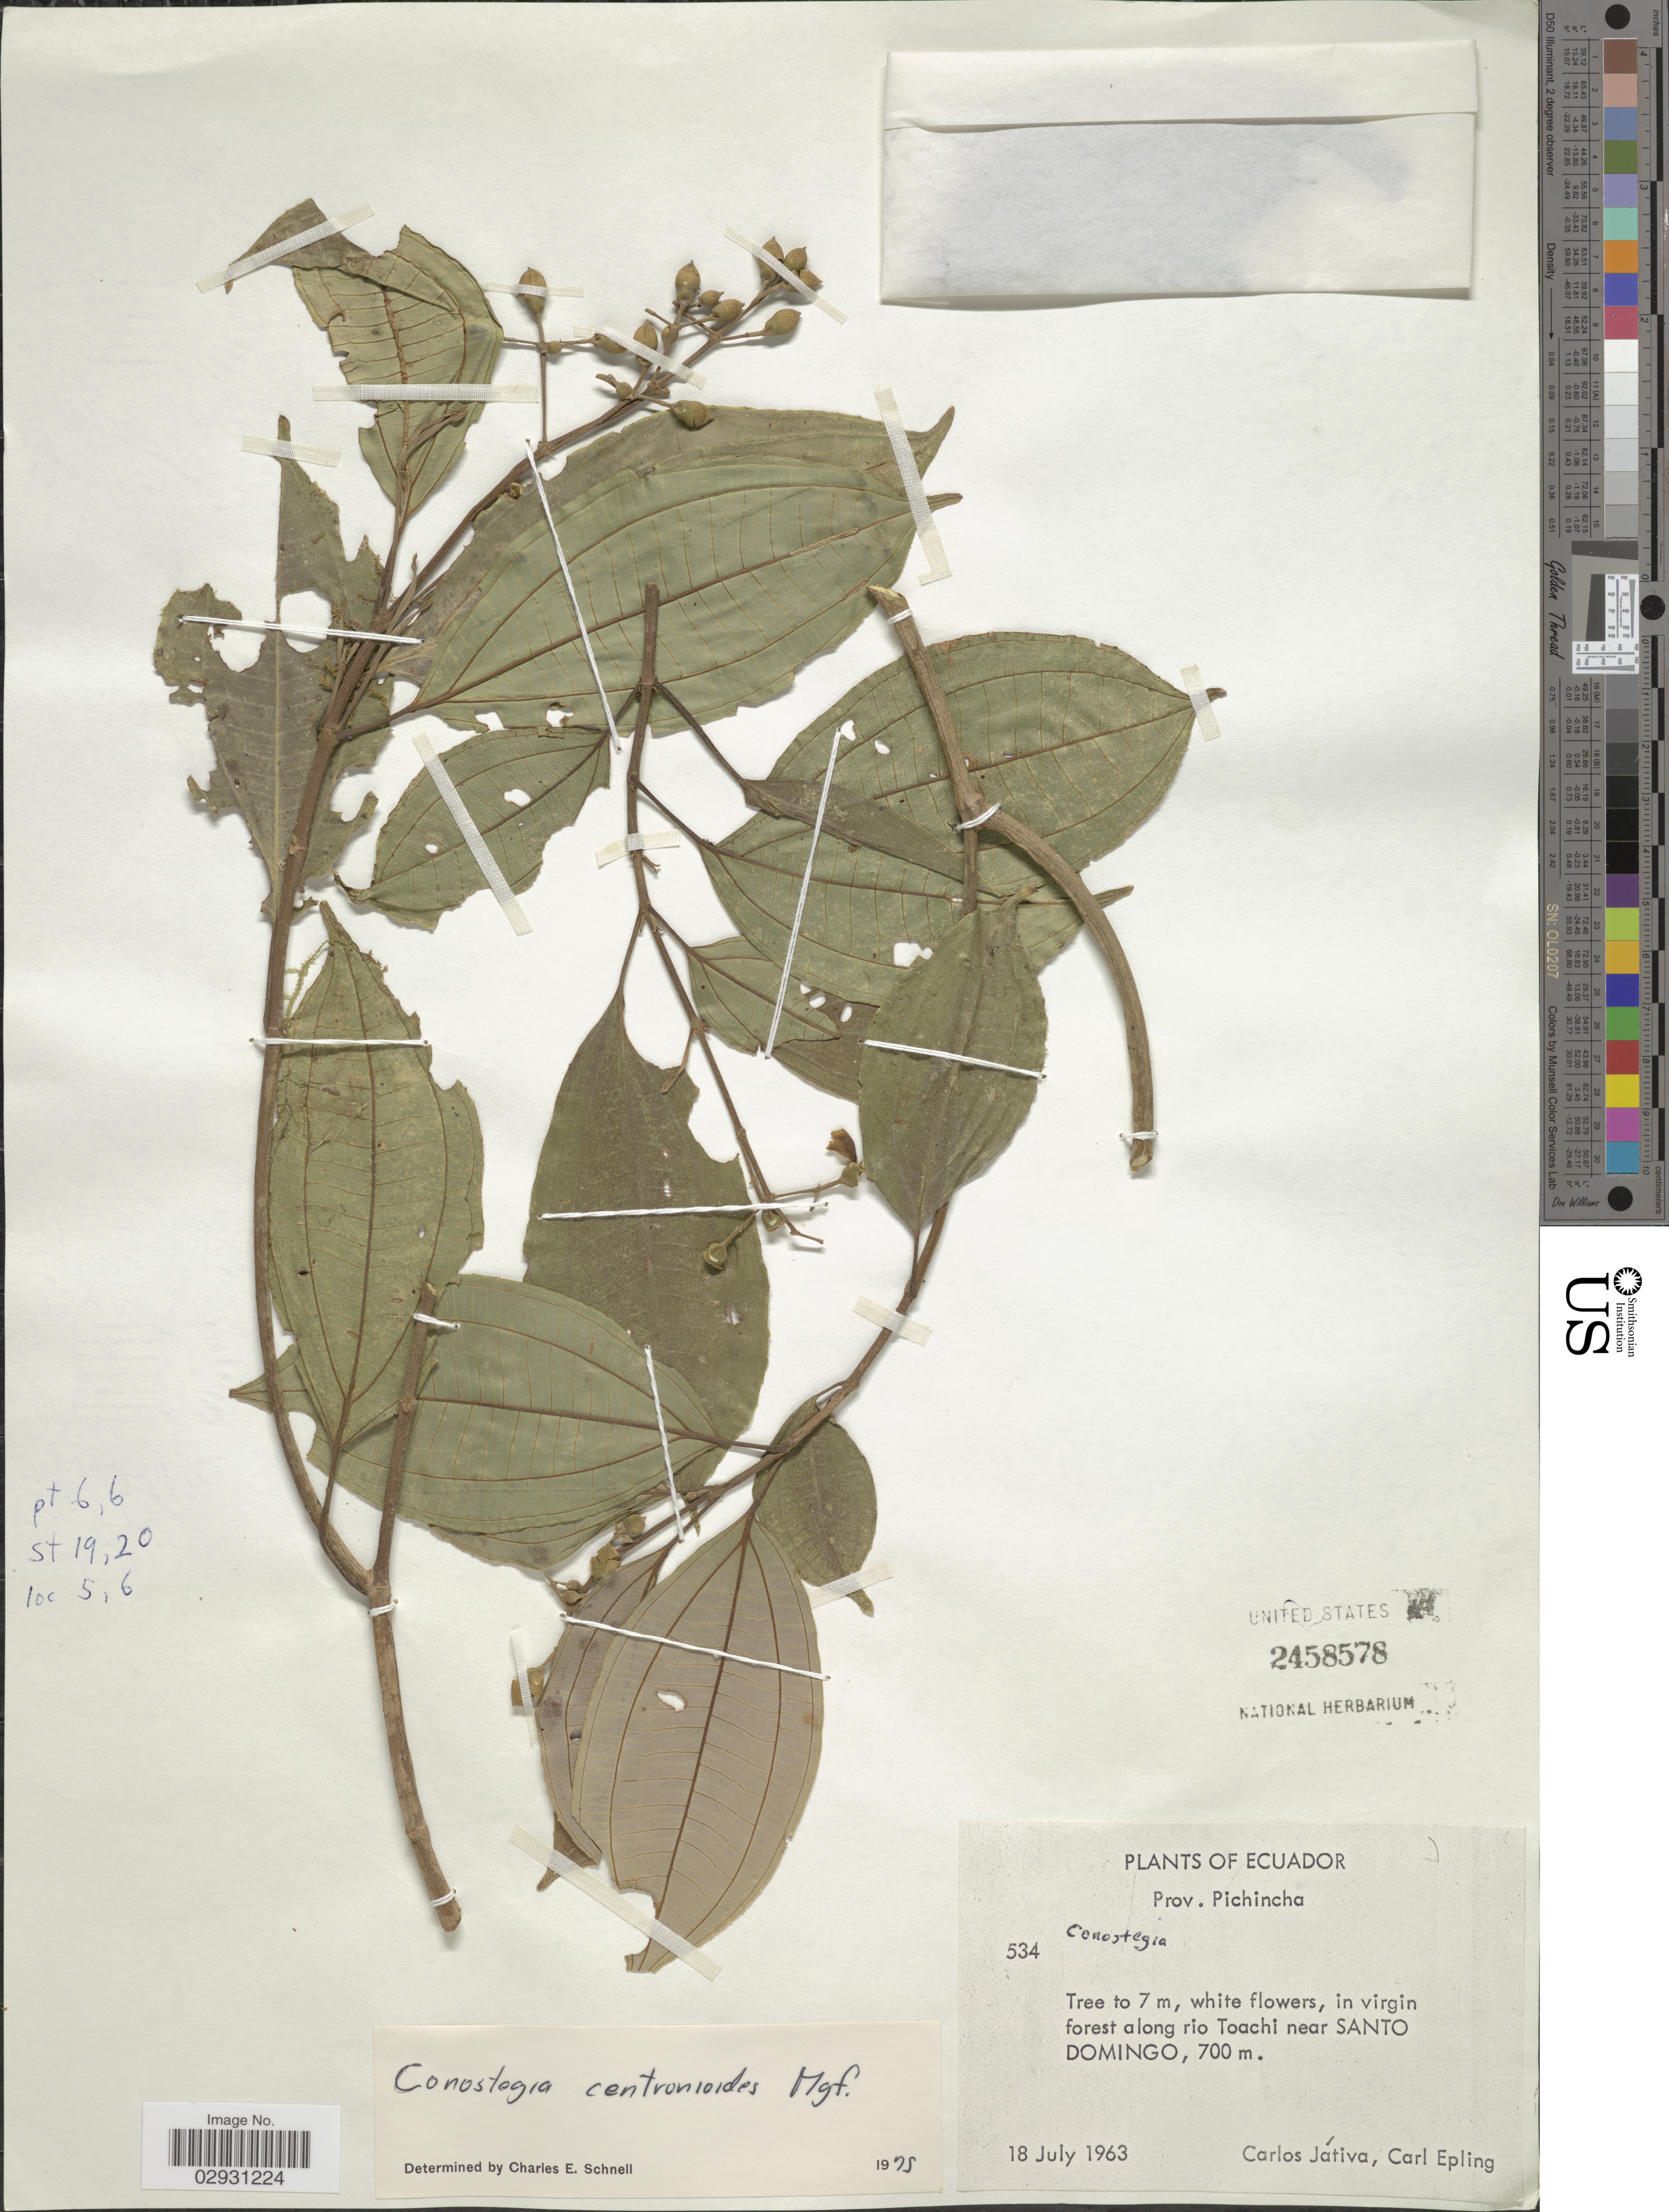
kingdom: Plantae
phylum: Tracheophyta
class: Magnoliopsida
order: Myrtales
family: Melastomataceae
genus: Conostegia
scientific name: Conostegia centronioides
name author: Markgr.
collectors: C. D. Játiva & C. C. Epling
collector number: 534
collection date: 1963-07-18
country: Ecuador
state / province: Pichincha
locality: In virgin forest along rio Toachi near Santo Domingo.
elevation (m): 700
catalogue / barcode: US 2458578